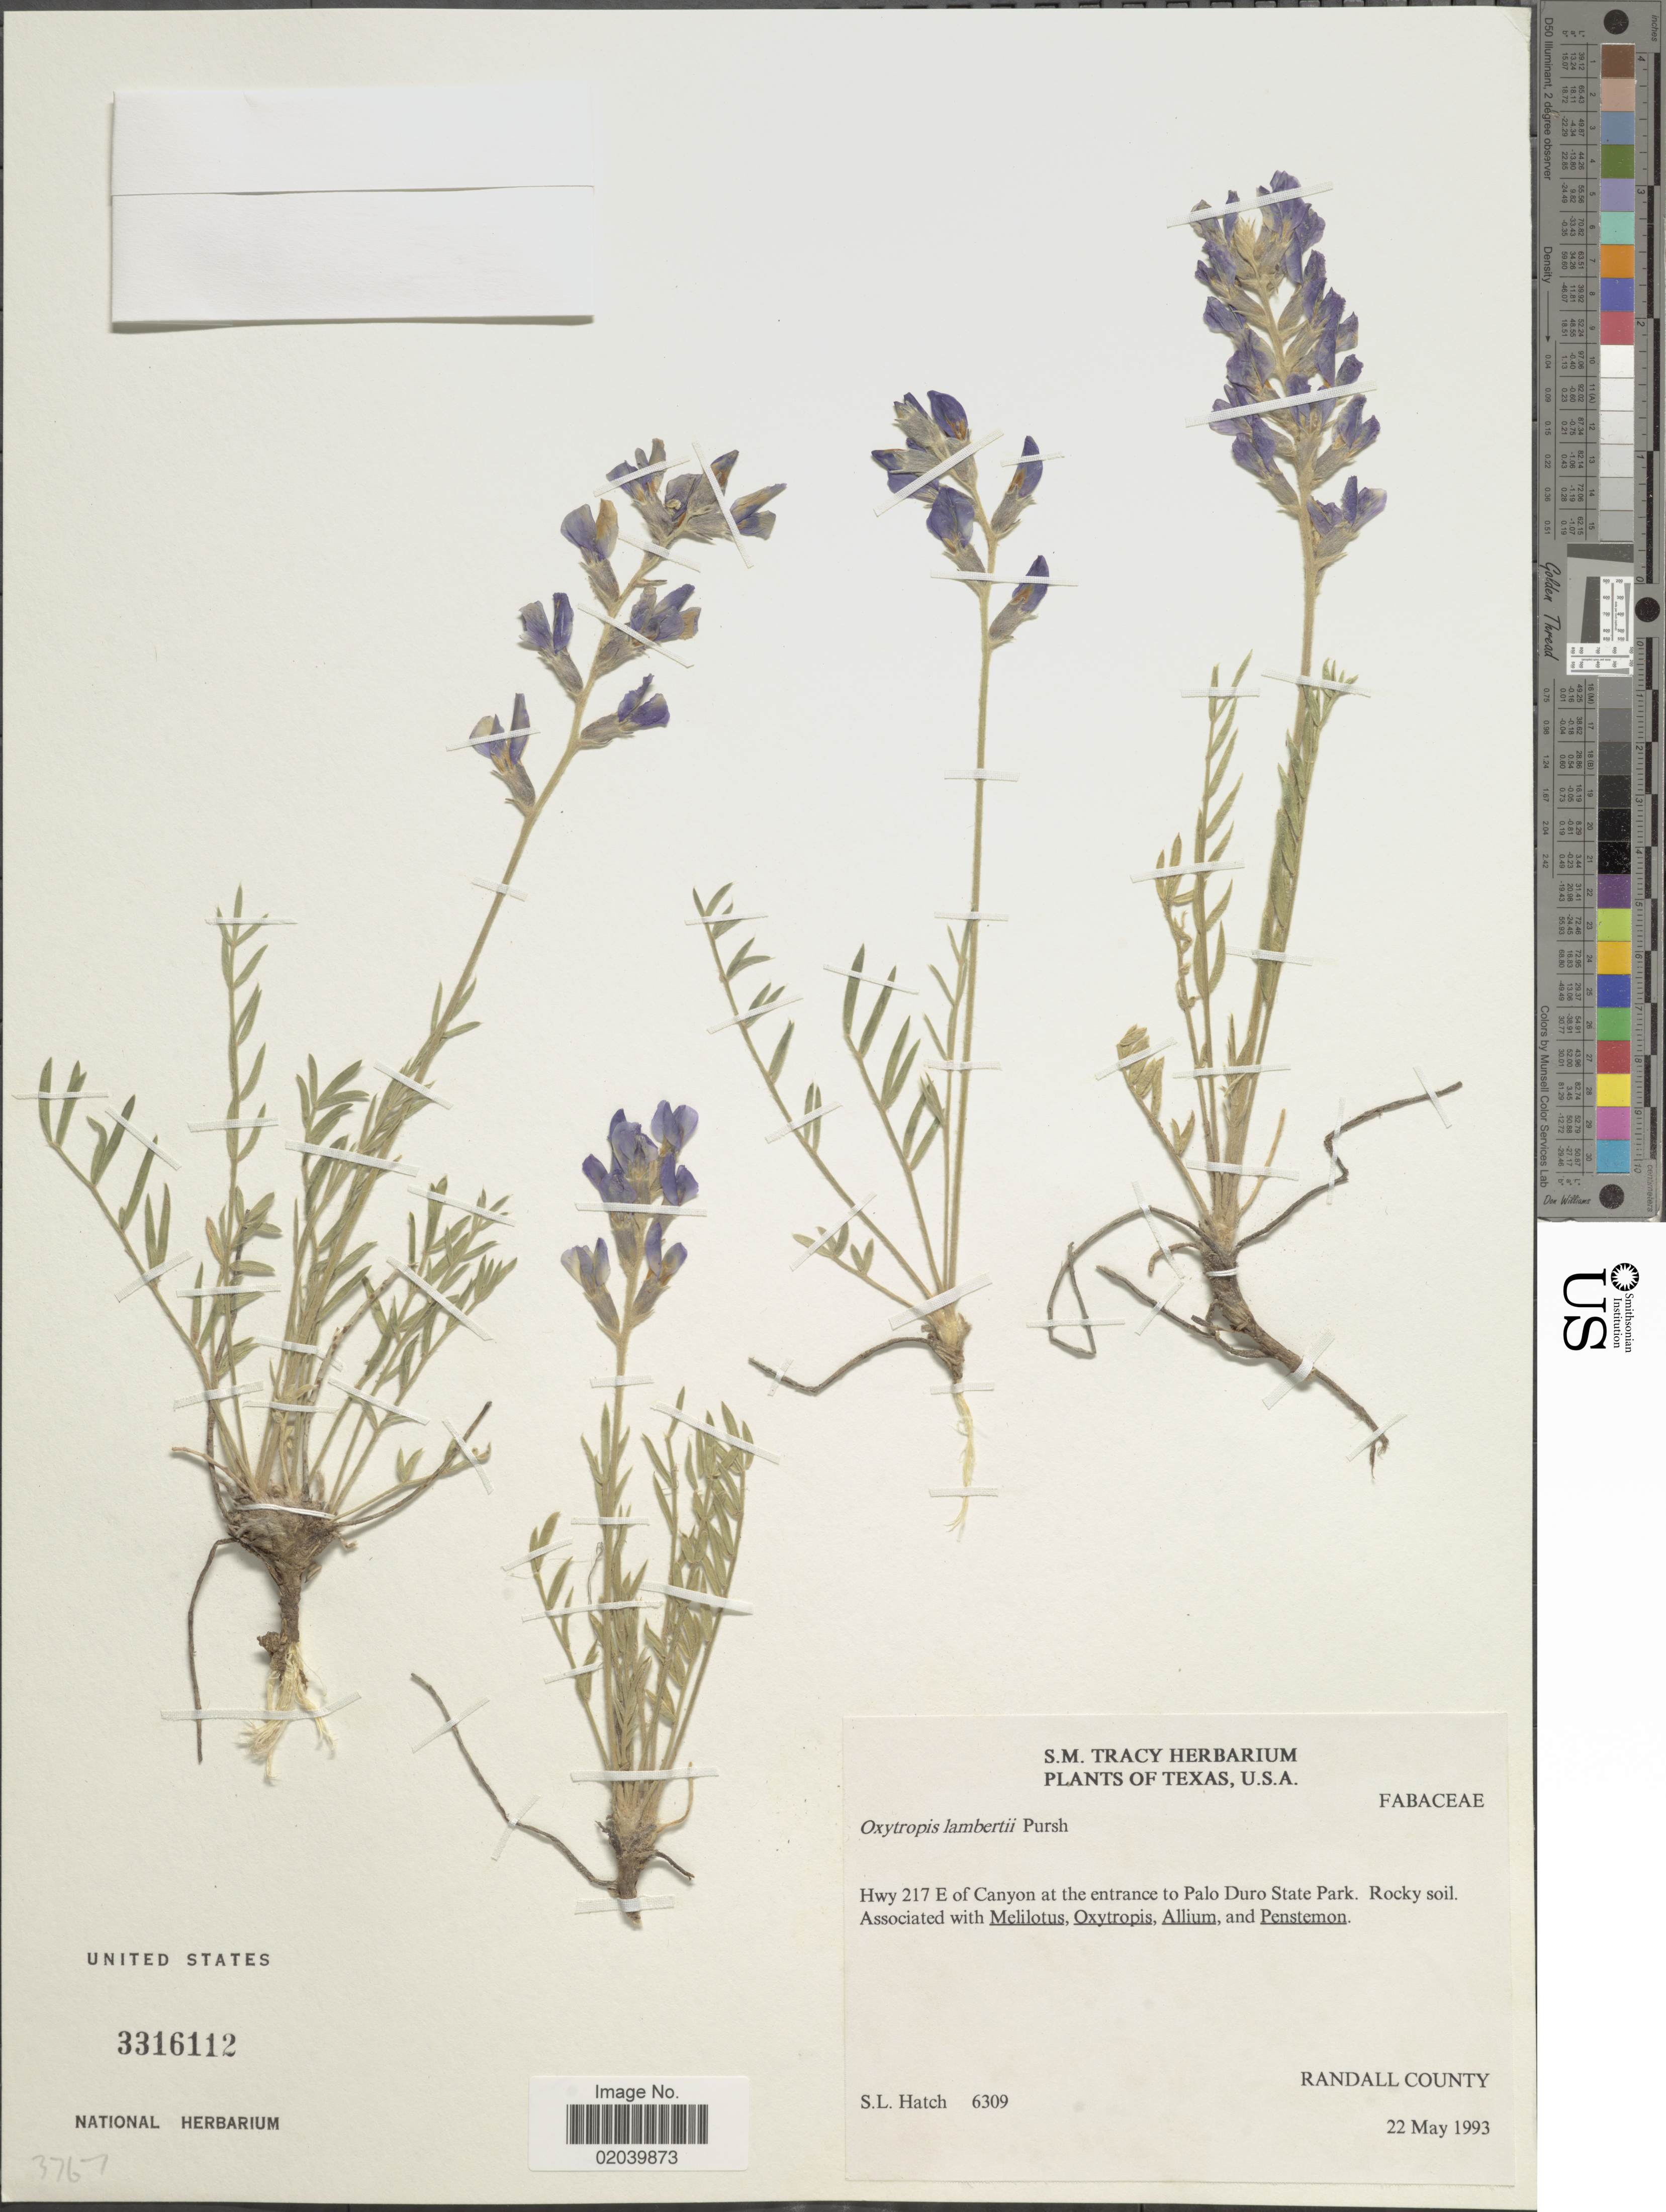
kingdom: Plantae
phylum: Tracheophyta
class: Magnoliopsida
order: Fabales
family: Fabaceae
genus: Oxytropis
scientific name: Oxytropis lambertii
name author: Pursh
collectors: S. Hatch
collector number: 6309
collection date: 1993-05-22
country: United States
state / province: Texas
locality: Hwy 217 E of Canyon at the entrance to Palo Duro State Park. Randall County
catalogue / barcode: US 3316112